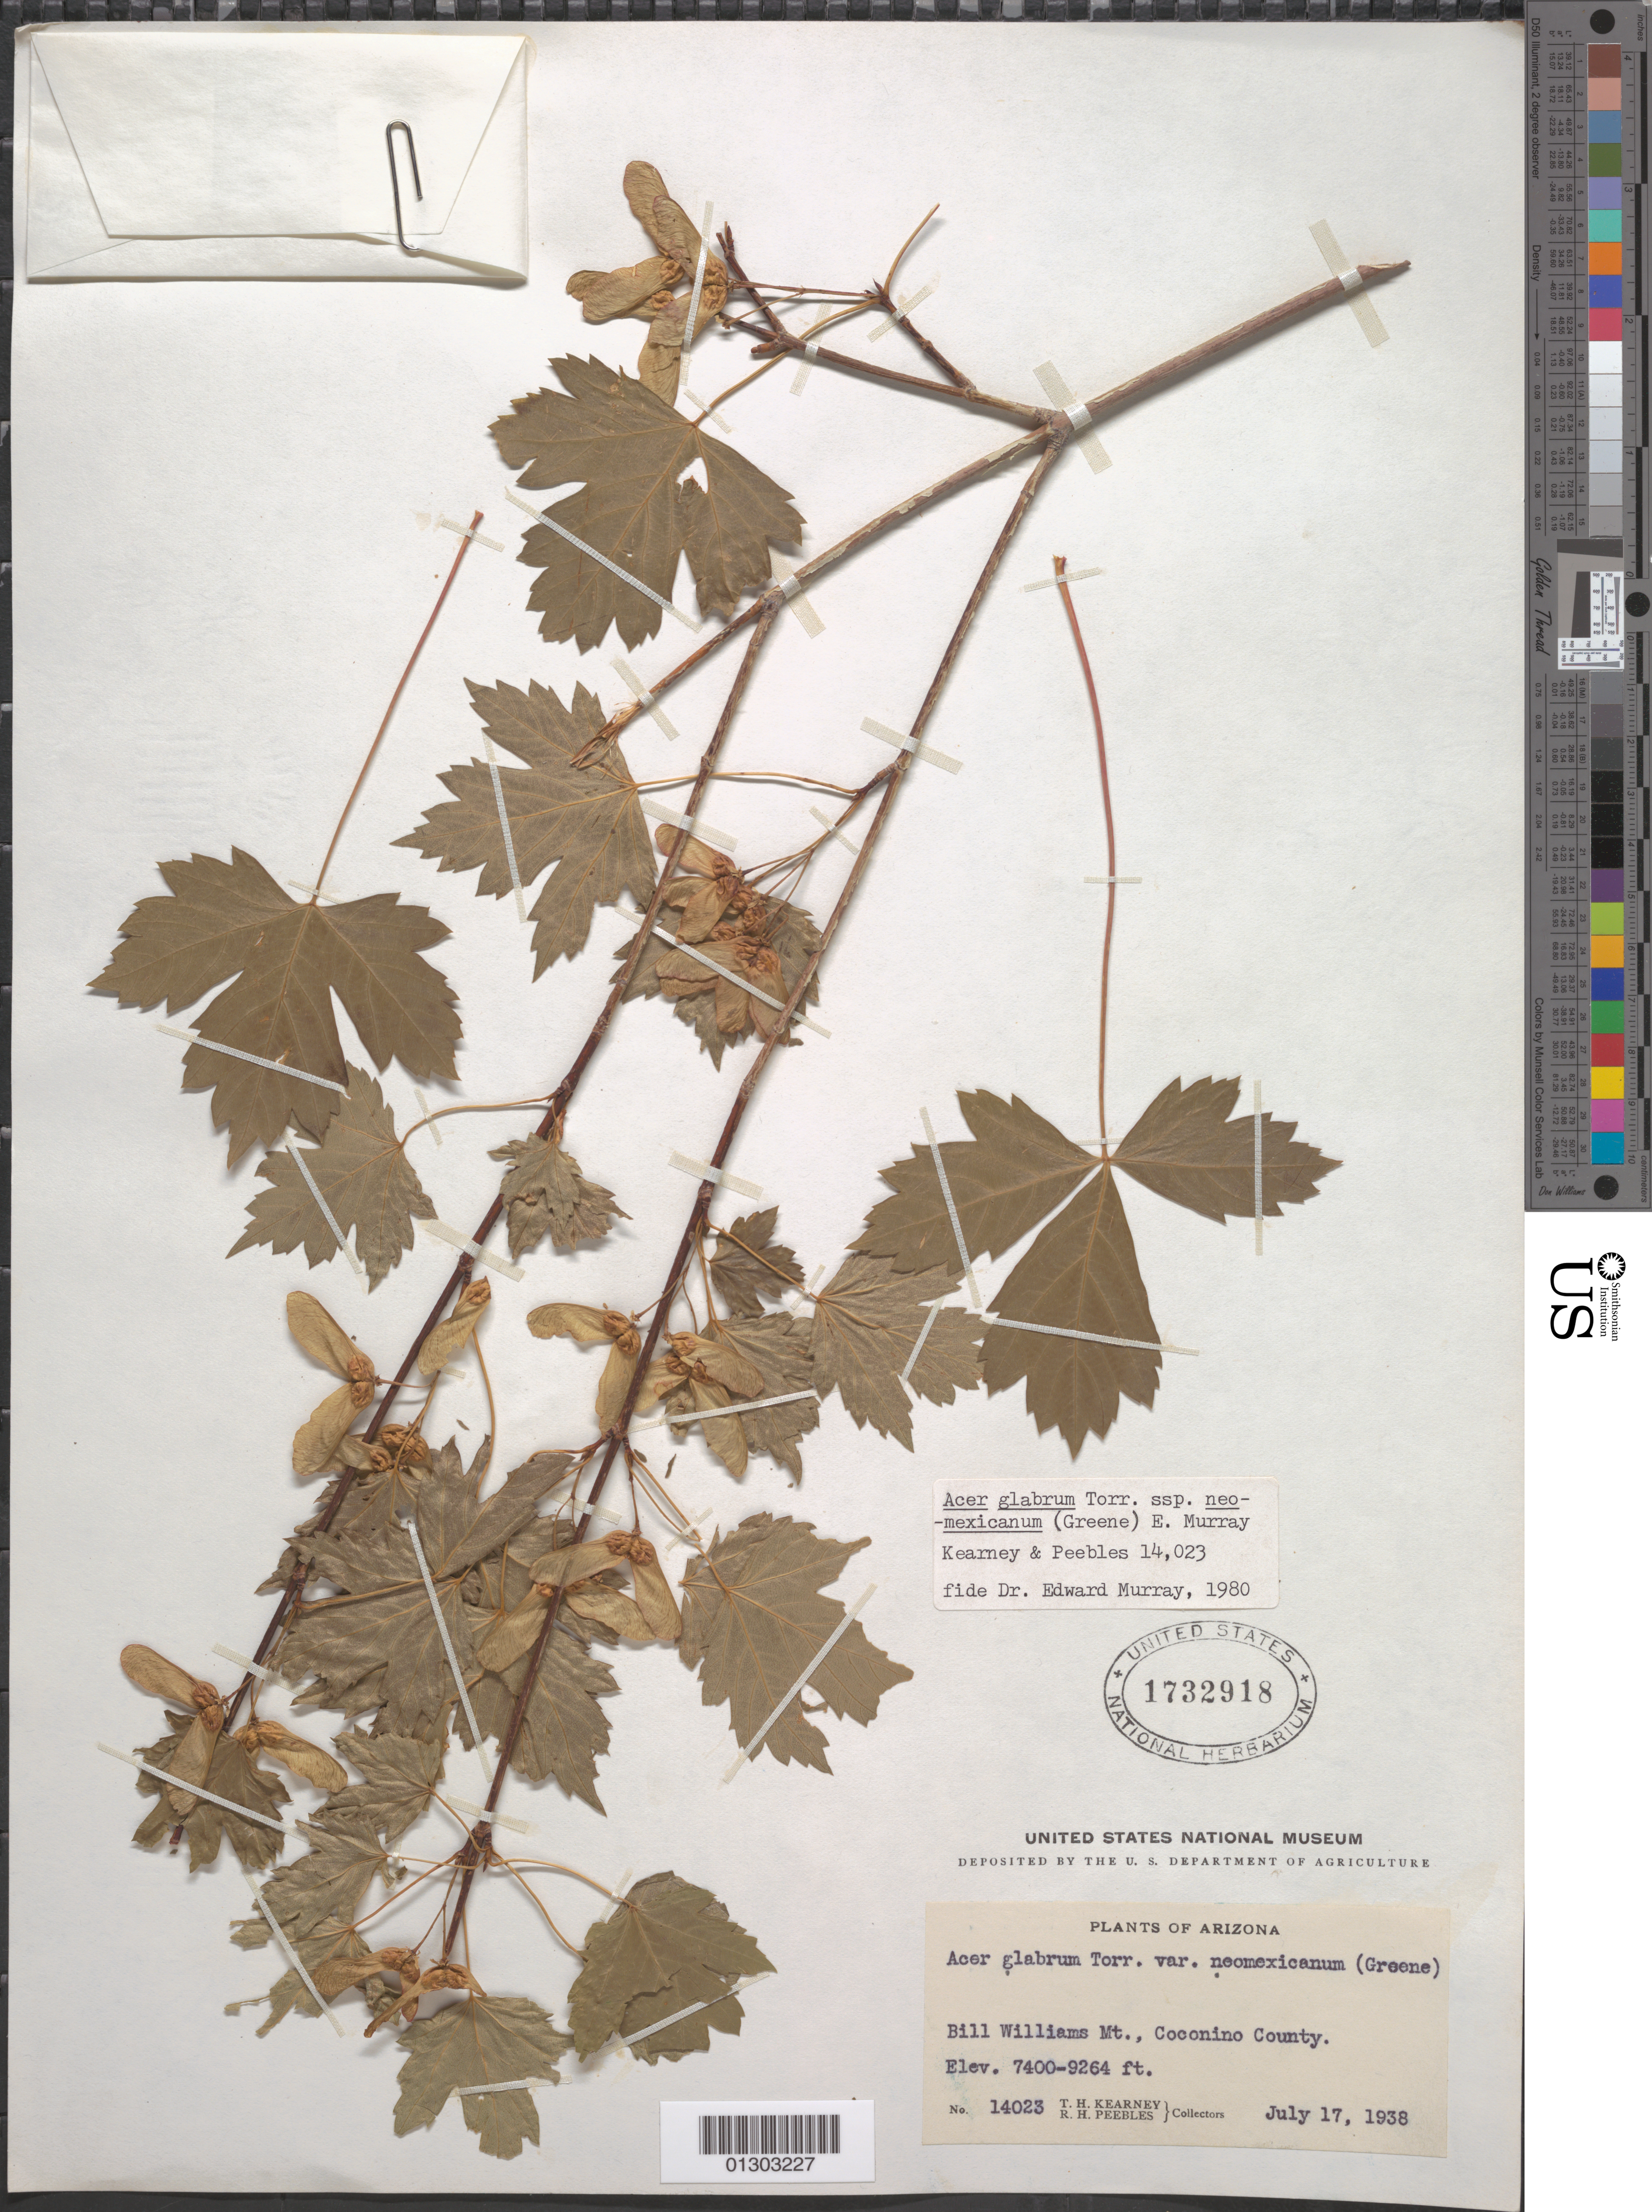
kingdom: Plantae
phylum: Tracheophyta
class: Magnoliopsida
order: Sapindales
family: Sapindaceae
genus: Acer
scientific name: Acer glabrum subsp. neomexicanum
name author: (Greene) A.E. Murray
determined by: Murray, Edward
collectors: T. H. Kearney & R. H. Peebles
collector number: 14023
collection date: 1938-07-17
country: United States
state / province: Arizona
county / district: Coconino County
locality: Coconino County, Bill Williams Mt.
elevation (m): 2256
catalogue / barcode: US 1732918